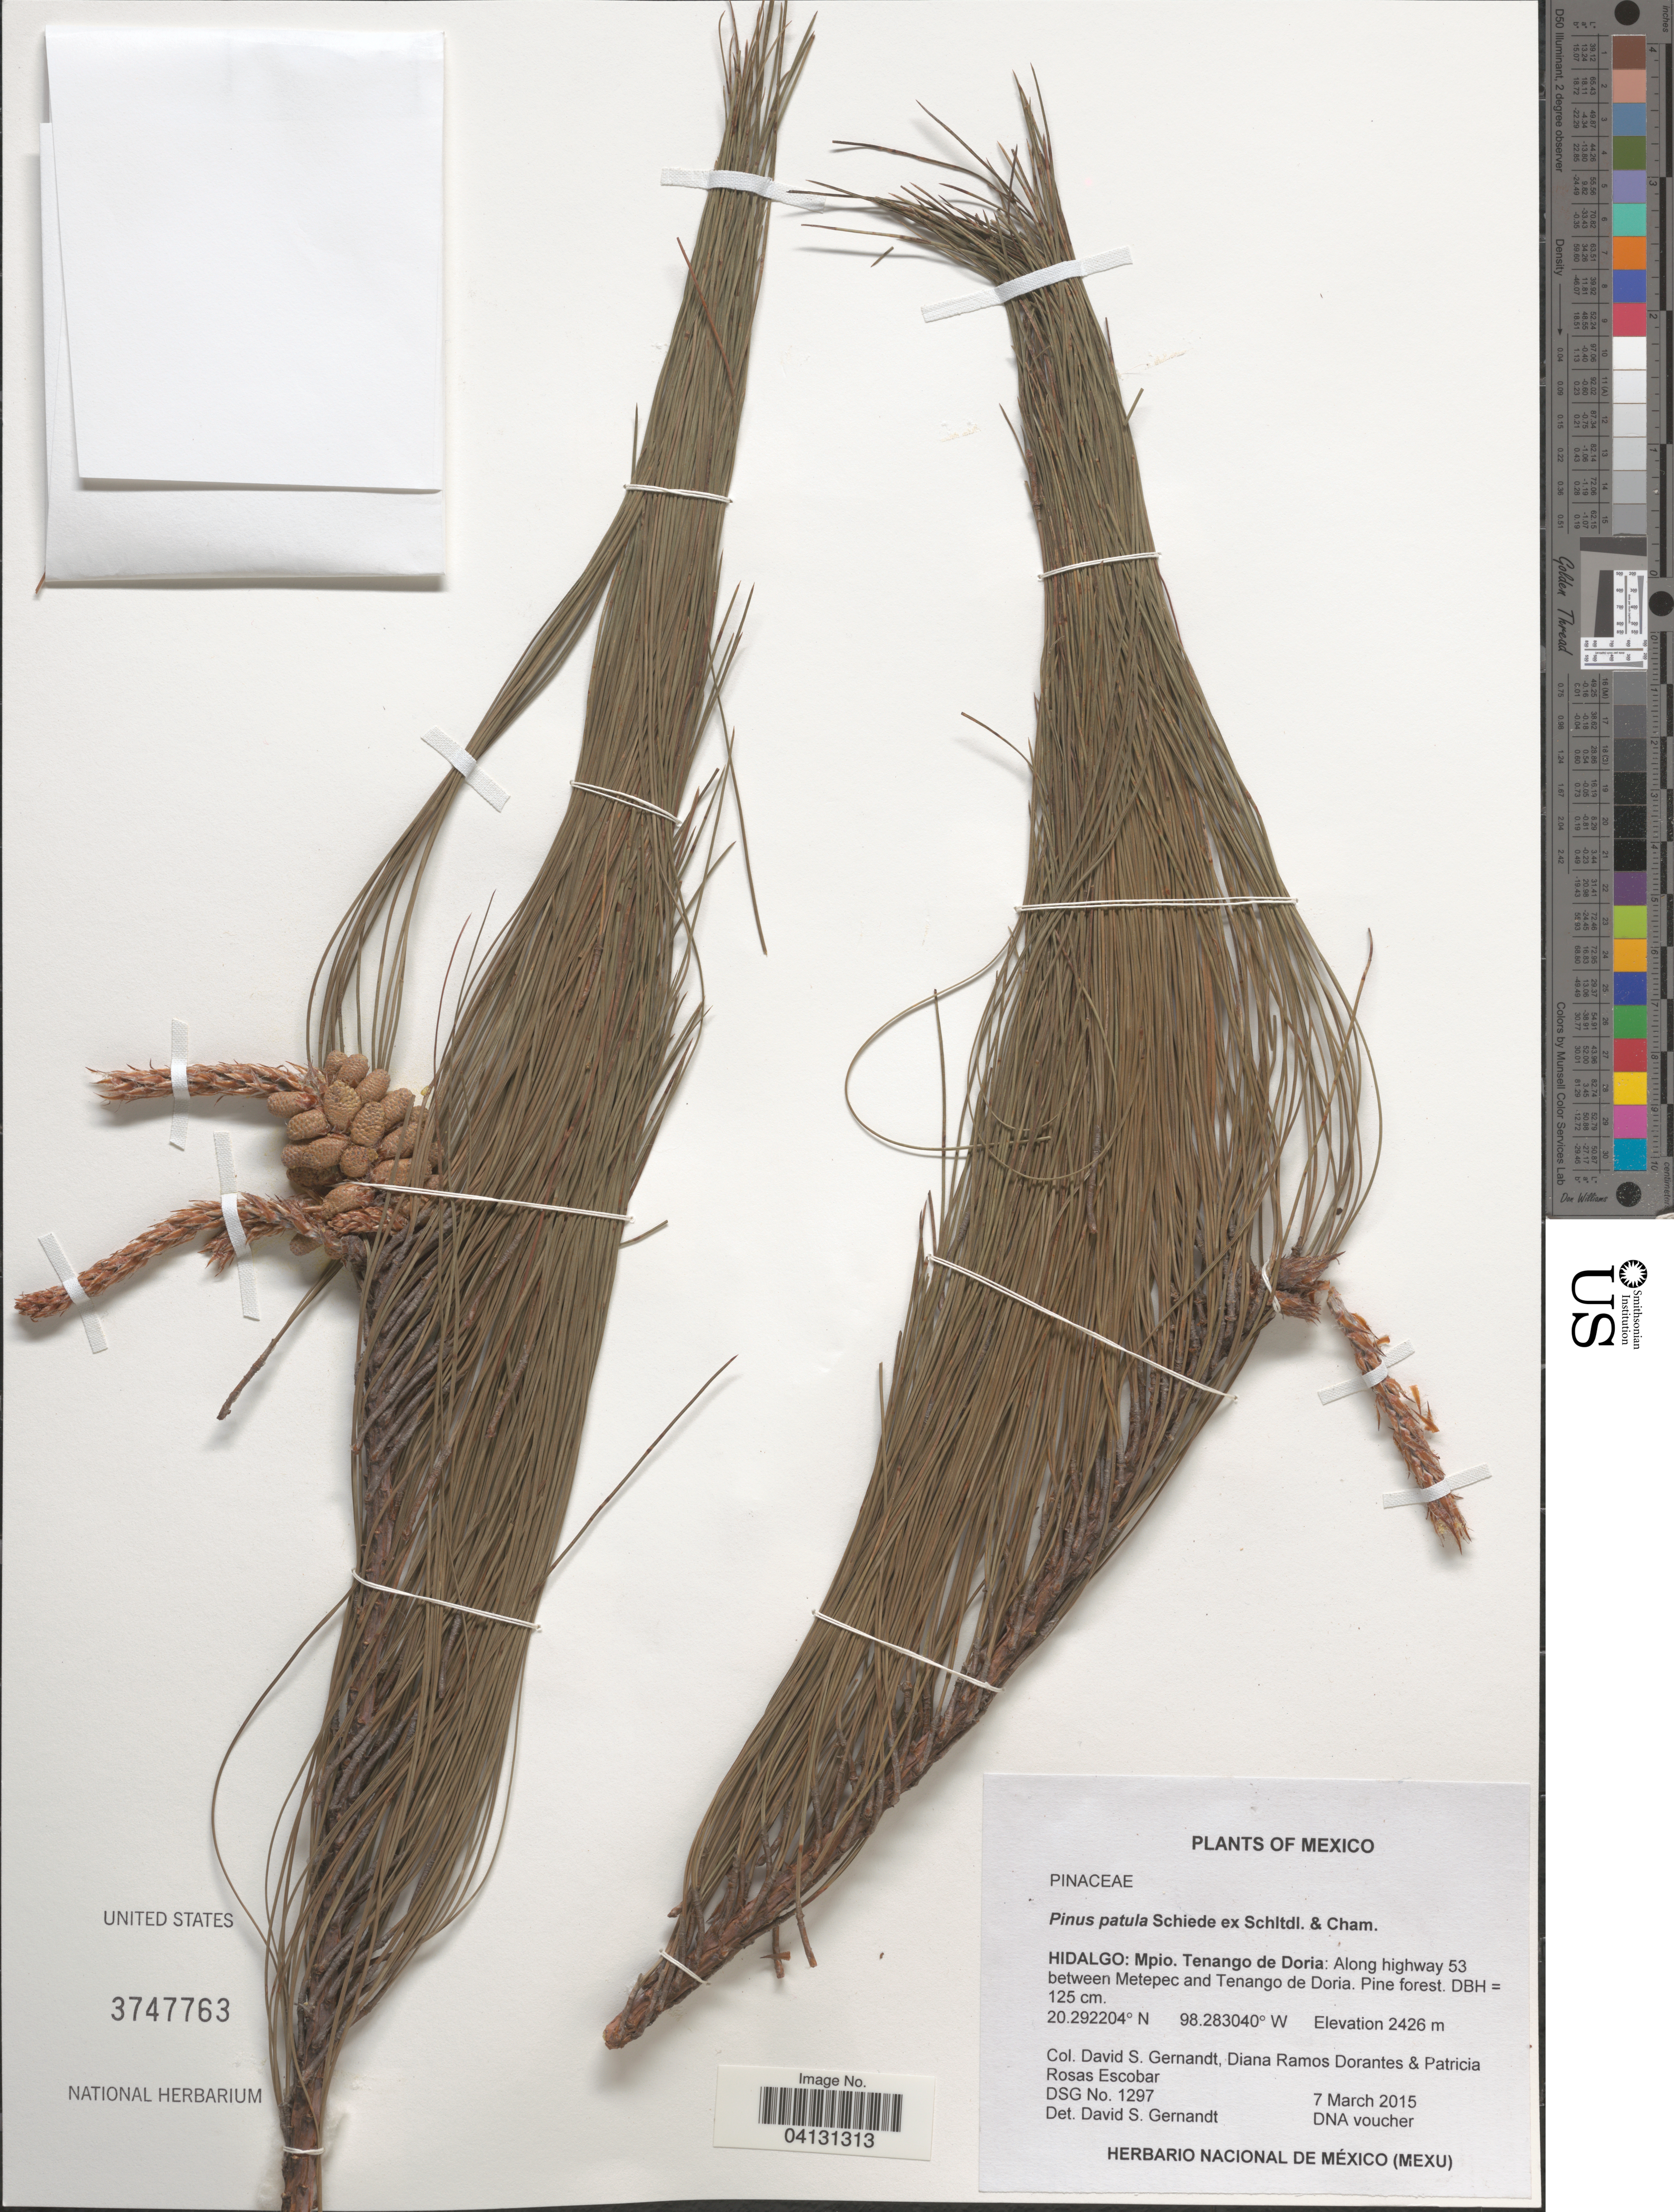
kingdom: Plantae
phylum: Tracheophyta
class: Pinopsida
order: Pinales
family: Pinaceae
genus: Pinus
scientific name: Pinus patula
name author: Schltdl. & Cham.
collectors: D. S. Gernandt, D. Ramos Dorantes & P. Escobar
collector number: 1297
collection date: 2015-03-07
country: Mexico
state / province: Hidalgo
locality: Mpio. Tenango de Doria: Along highway 53 between Metepec and Tenango de Doria.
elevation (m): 2426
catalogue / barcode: US 3747763